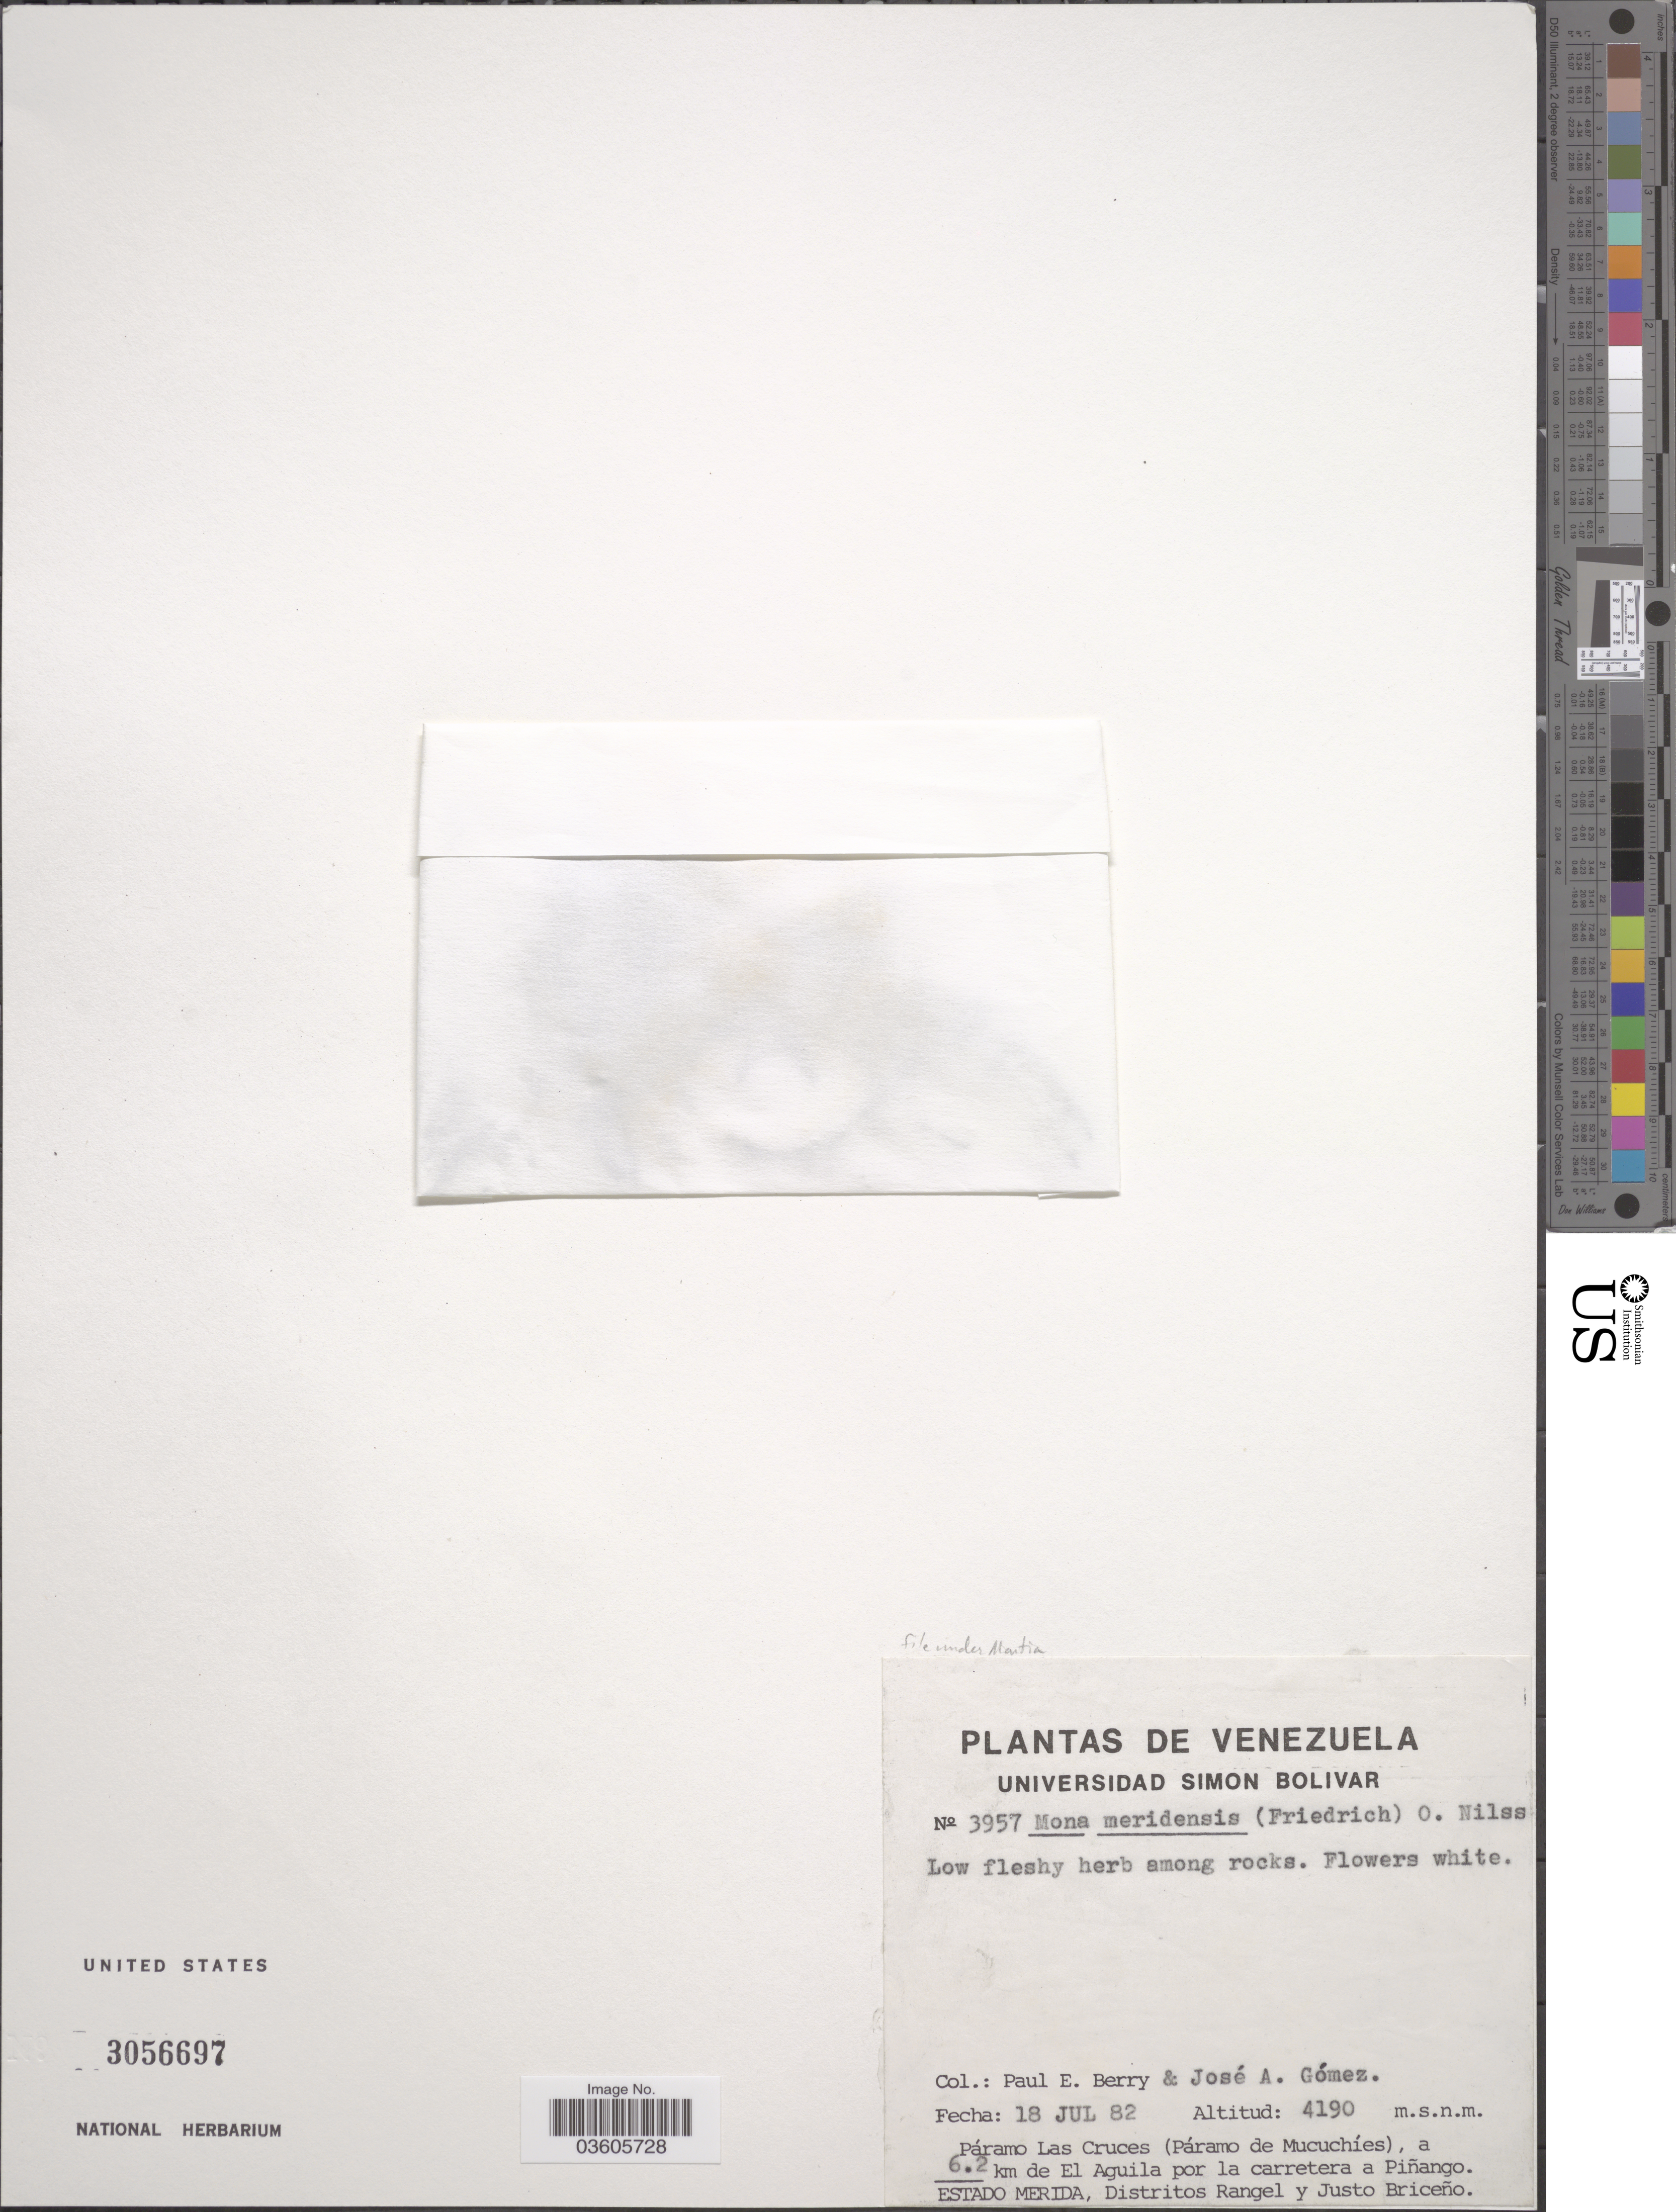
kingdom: Plantae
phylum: Tracheophyta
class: Magnoliopsida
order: Caryophyllales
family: Montiaceae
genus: Montia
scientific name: Montia meridensis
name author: Friedrich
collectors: P. E. Berry & J. Gómez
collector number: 3957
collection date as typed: Transcribed d/m/y: 18/7/82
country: Venezuela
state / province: Mérida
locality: Páramo Las Cruces (Páramo de Mucuchíes), a 6.2 km de El Aguila por la carretera a Piñango, Distritos Rangel y Justo Briceño.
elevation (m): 4190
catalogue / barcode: US 3056697